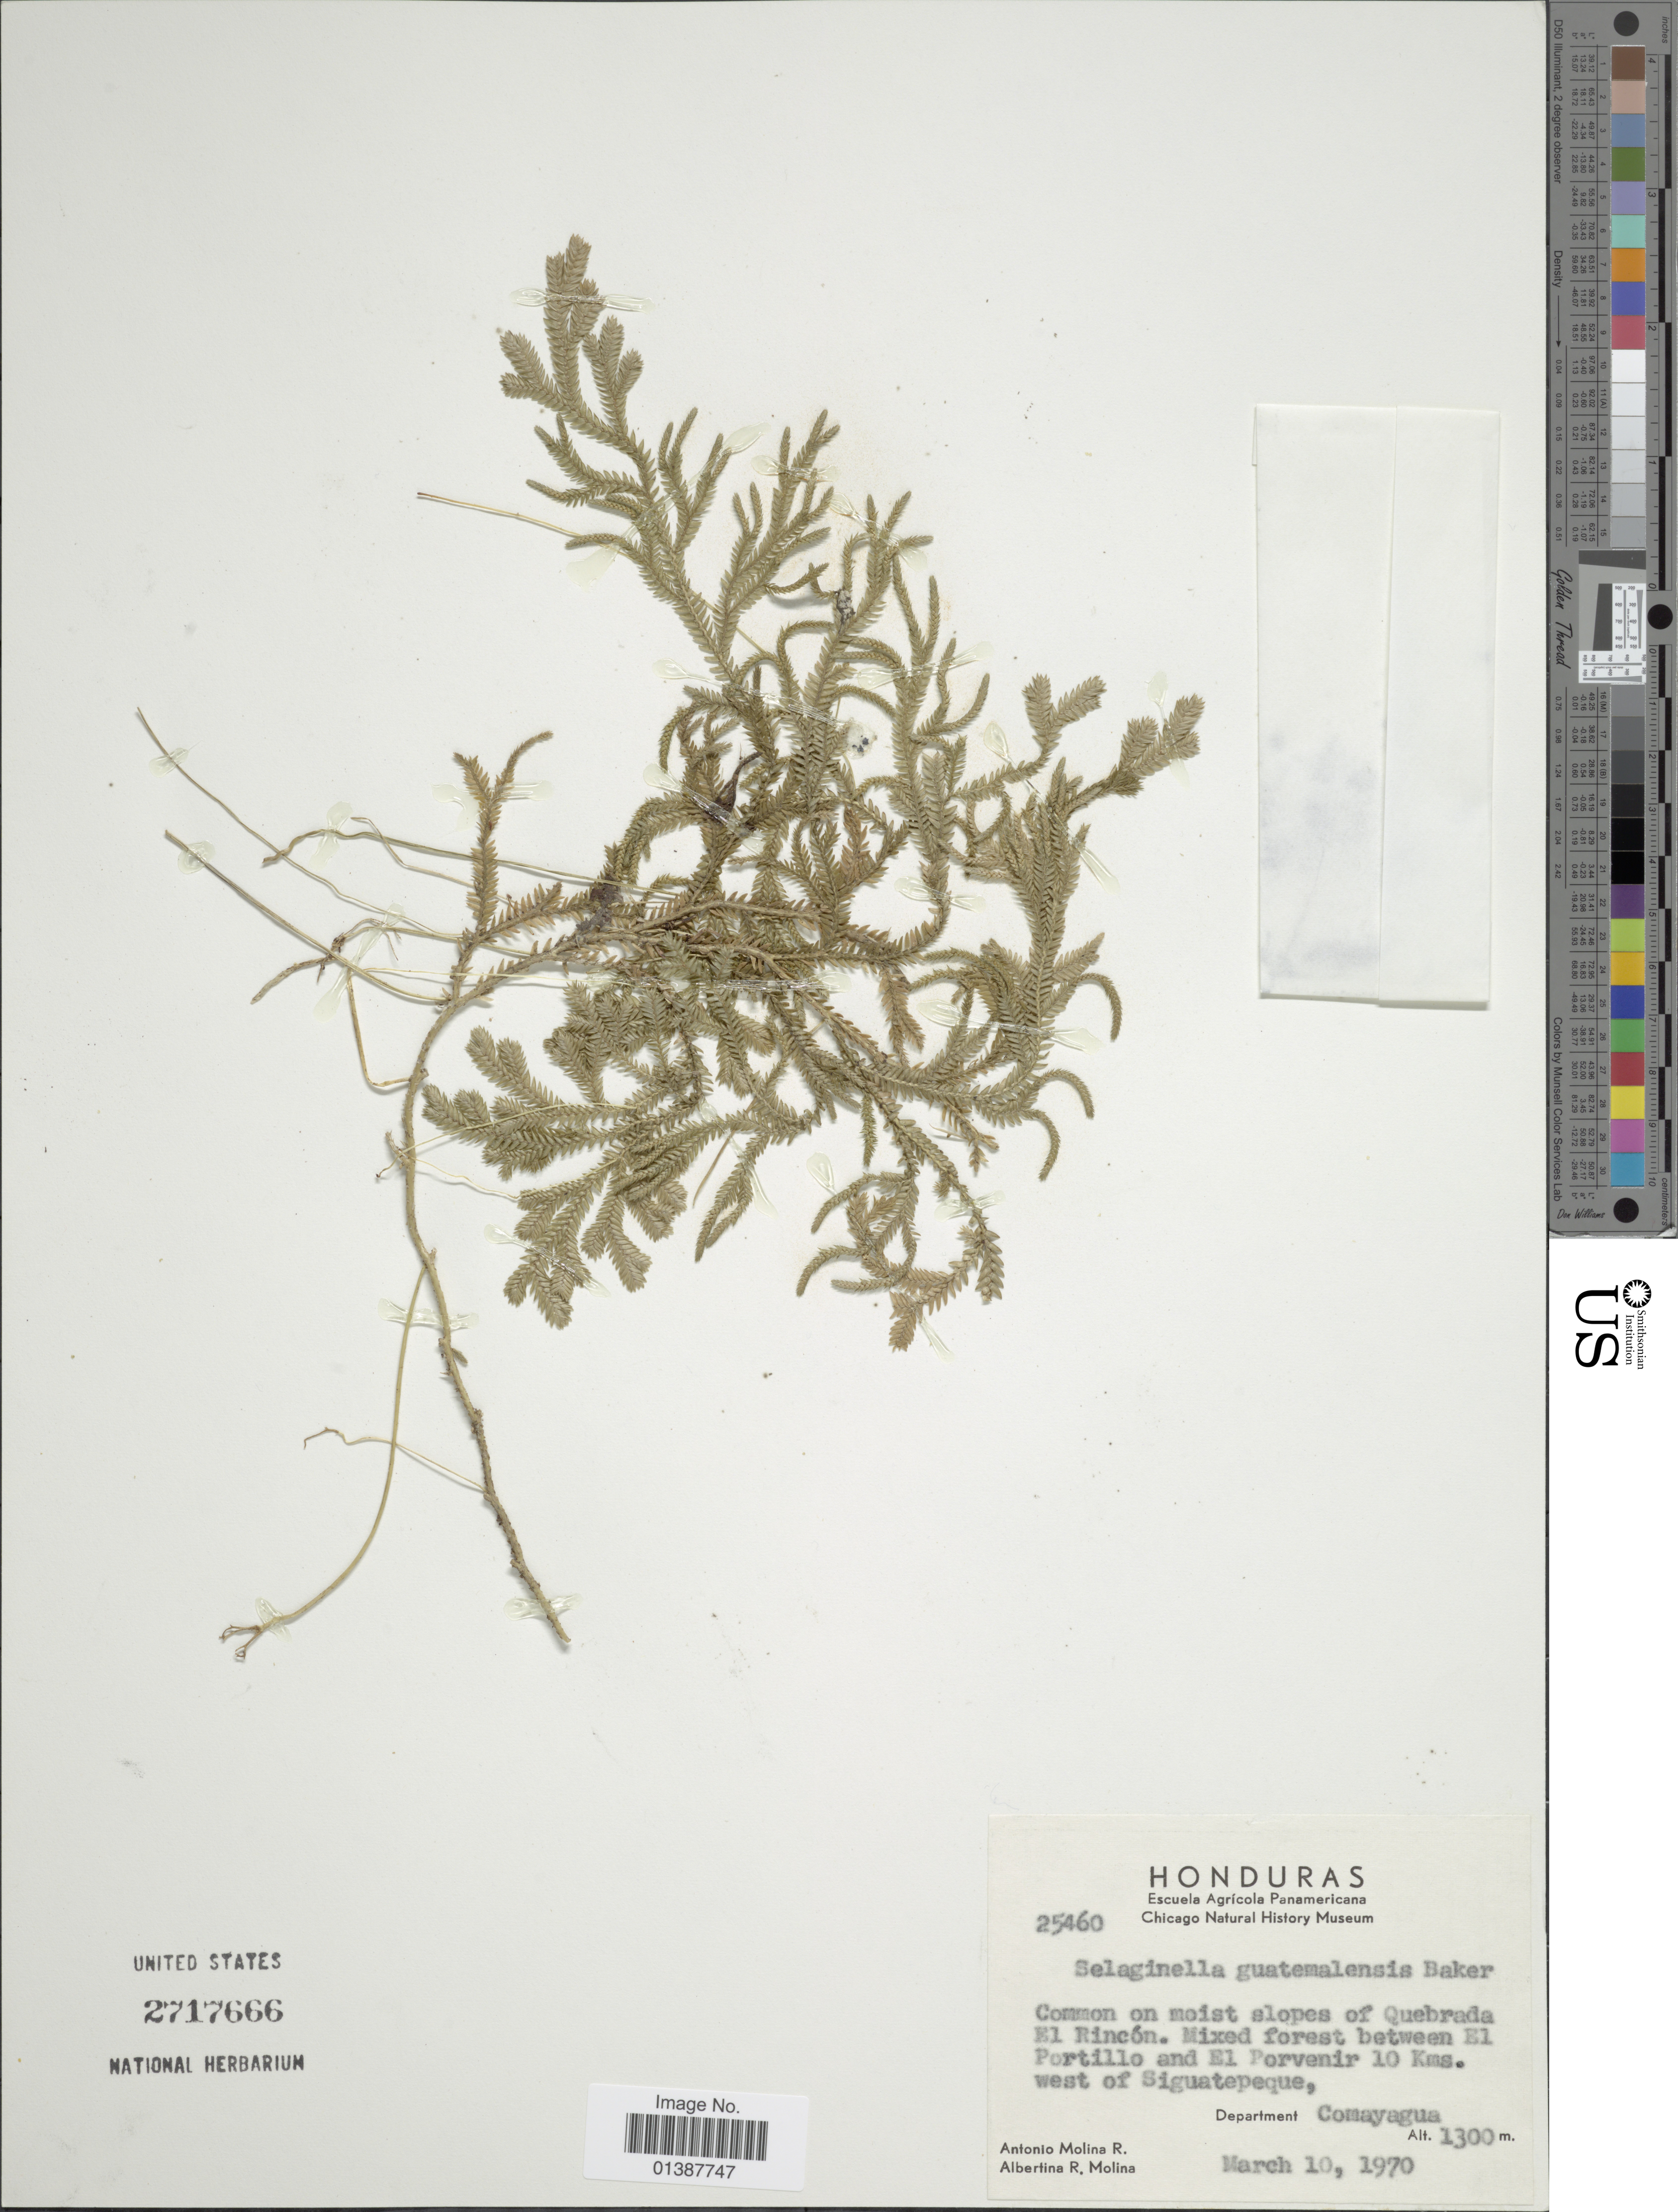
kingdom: Plantae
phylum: Tracheophyta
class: Lycopodiopsida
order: Selaginellales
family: Selaginellaceae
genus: Selaginella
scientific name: Selaginella guatemalensis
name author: Baker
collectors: A. Molina R. & A. R. Molina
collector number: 25460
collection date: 1970-03-10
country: Honduras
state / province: Comayagua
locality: Mixed forest between El Portillo and El Porvenir 10 kms. west of Siguatepeque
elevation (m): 1300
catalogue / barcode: US 2717666